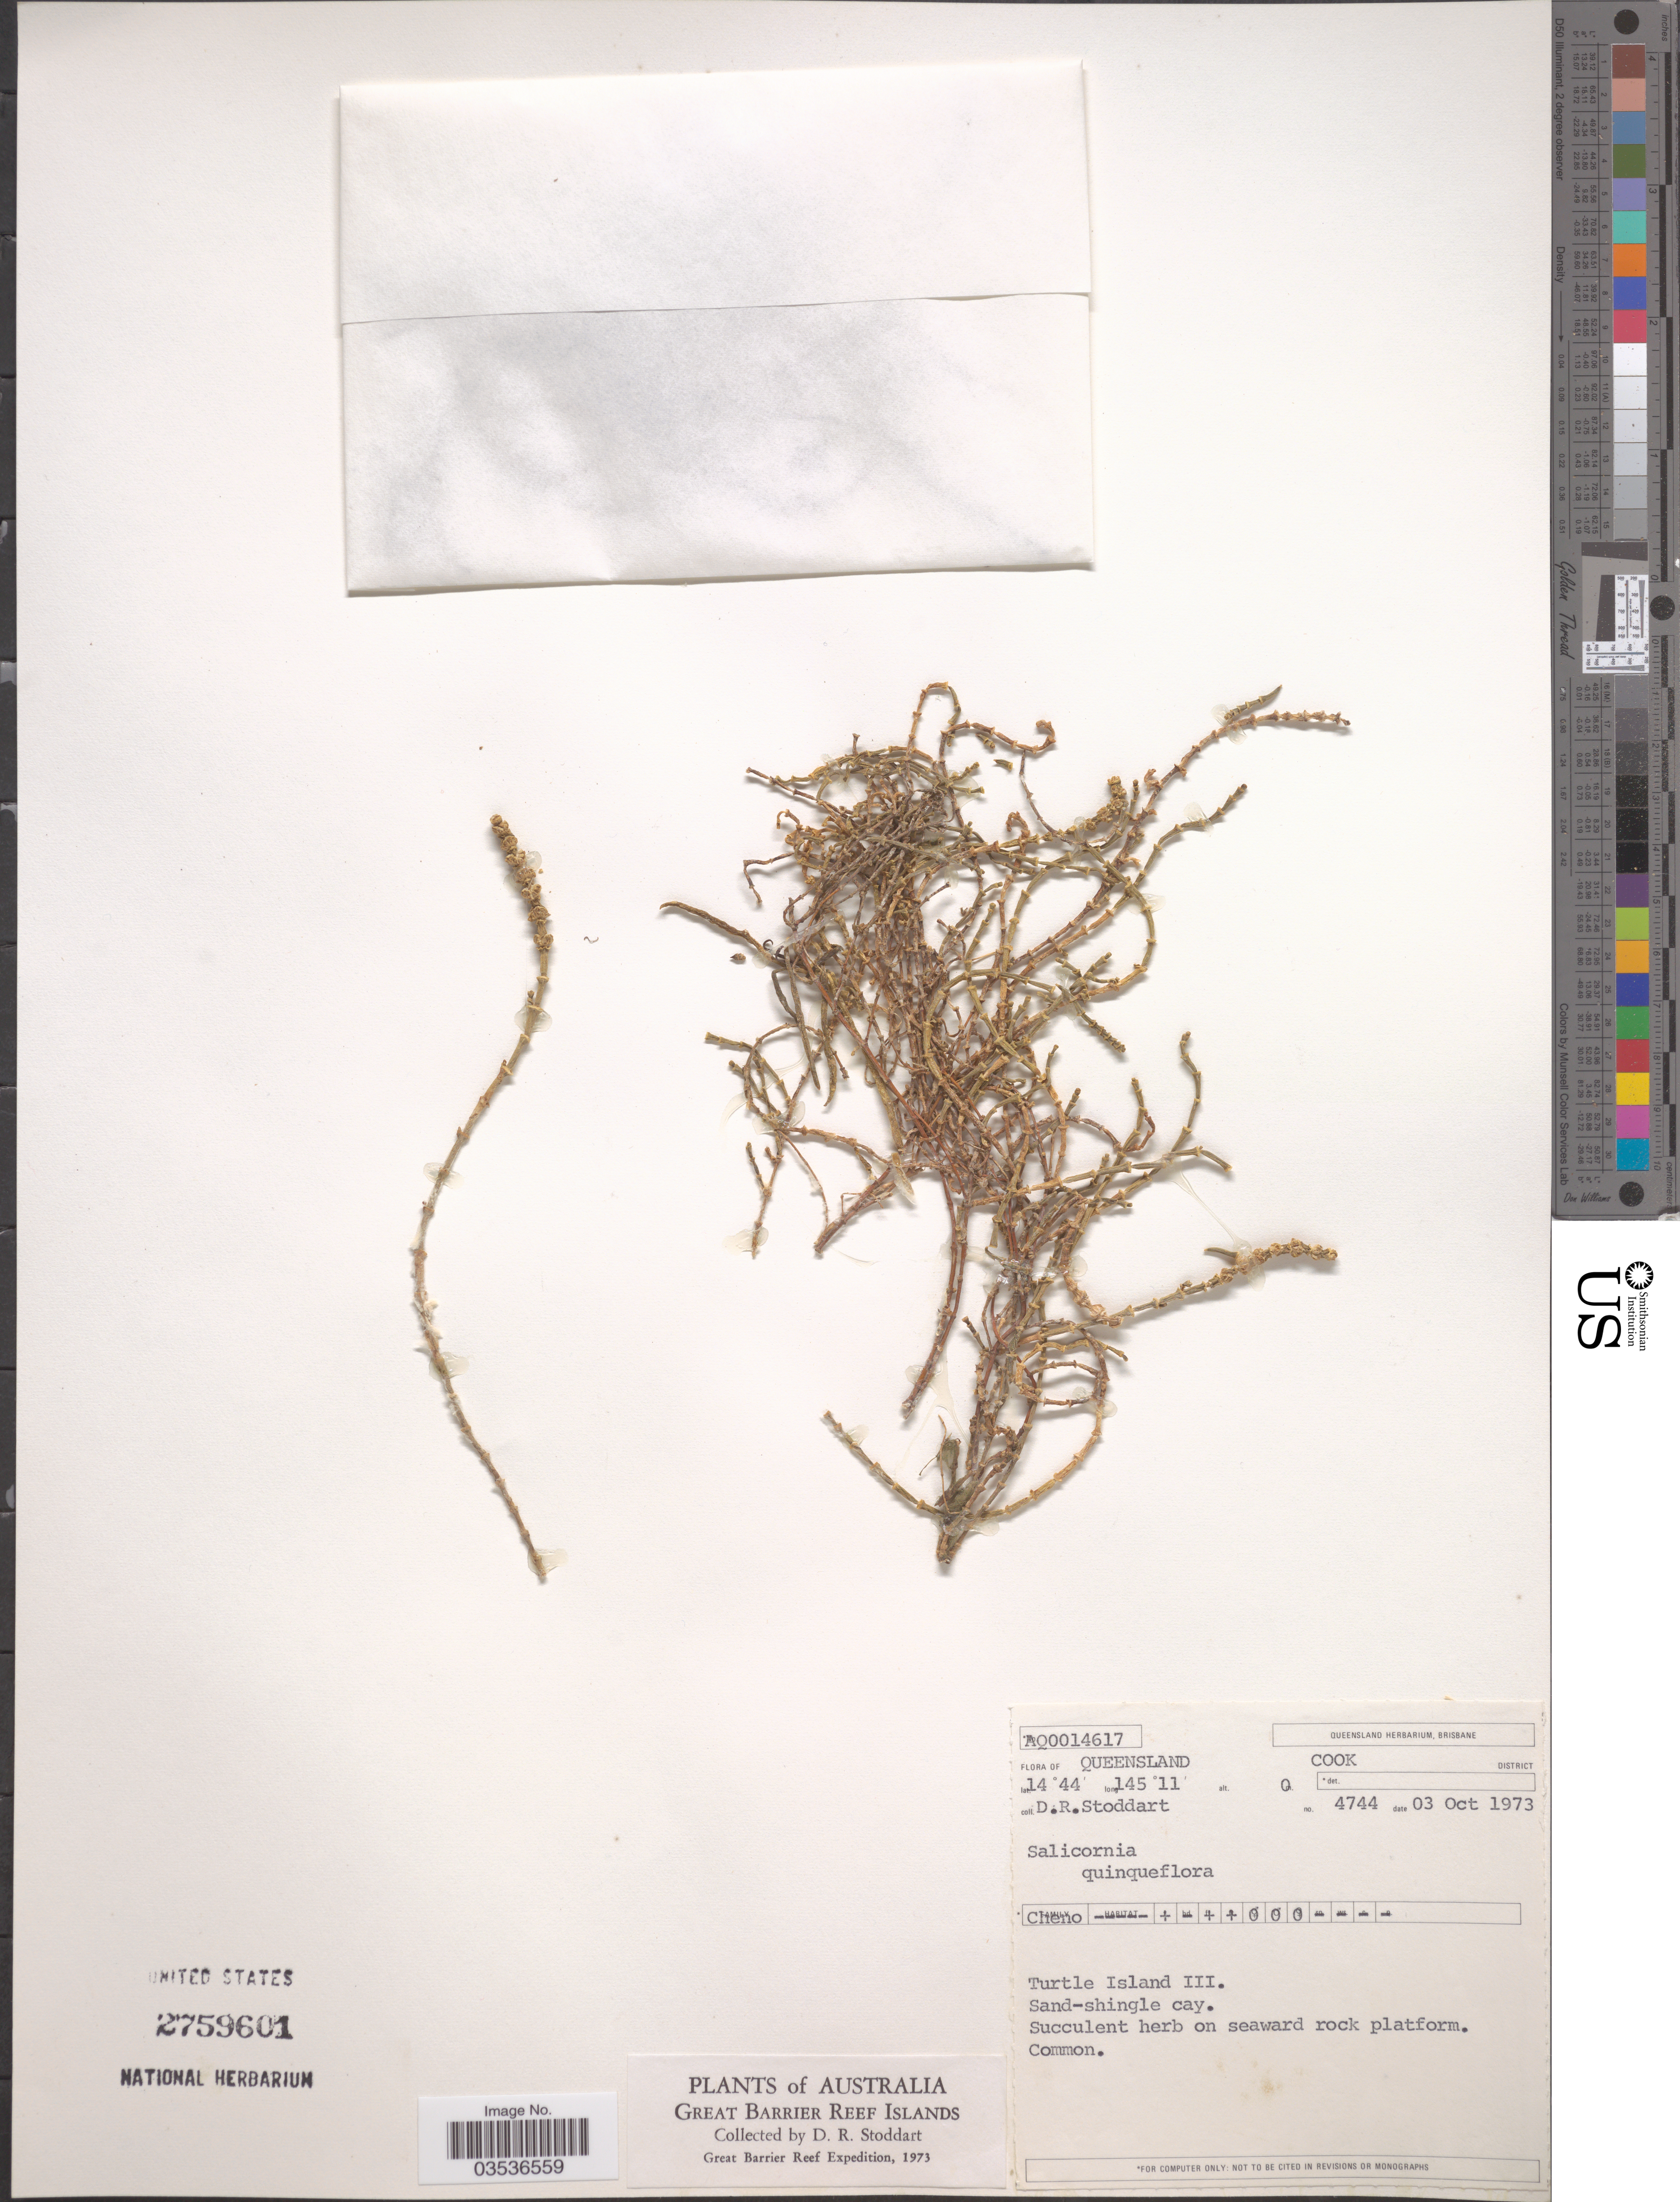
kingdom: Plantae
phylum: Tracheophyta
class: Magnoliopsida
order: Caryophyllales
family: Amaranthaceae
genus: Salicornia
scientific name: Salicornia quinqueflora subsp. quinqueflora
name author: Bunge ex Ung.-Sternb.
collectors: D. R. Stoddart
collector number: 4744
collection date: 1973-10-03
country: Australia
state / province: Queensland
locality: Cook District. Turtle Island III. Great Barrier Reef Islands.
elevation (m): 0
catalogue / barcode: US 2759601